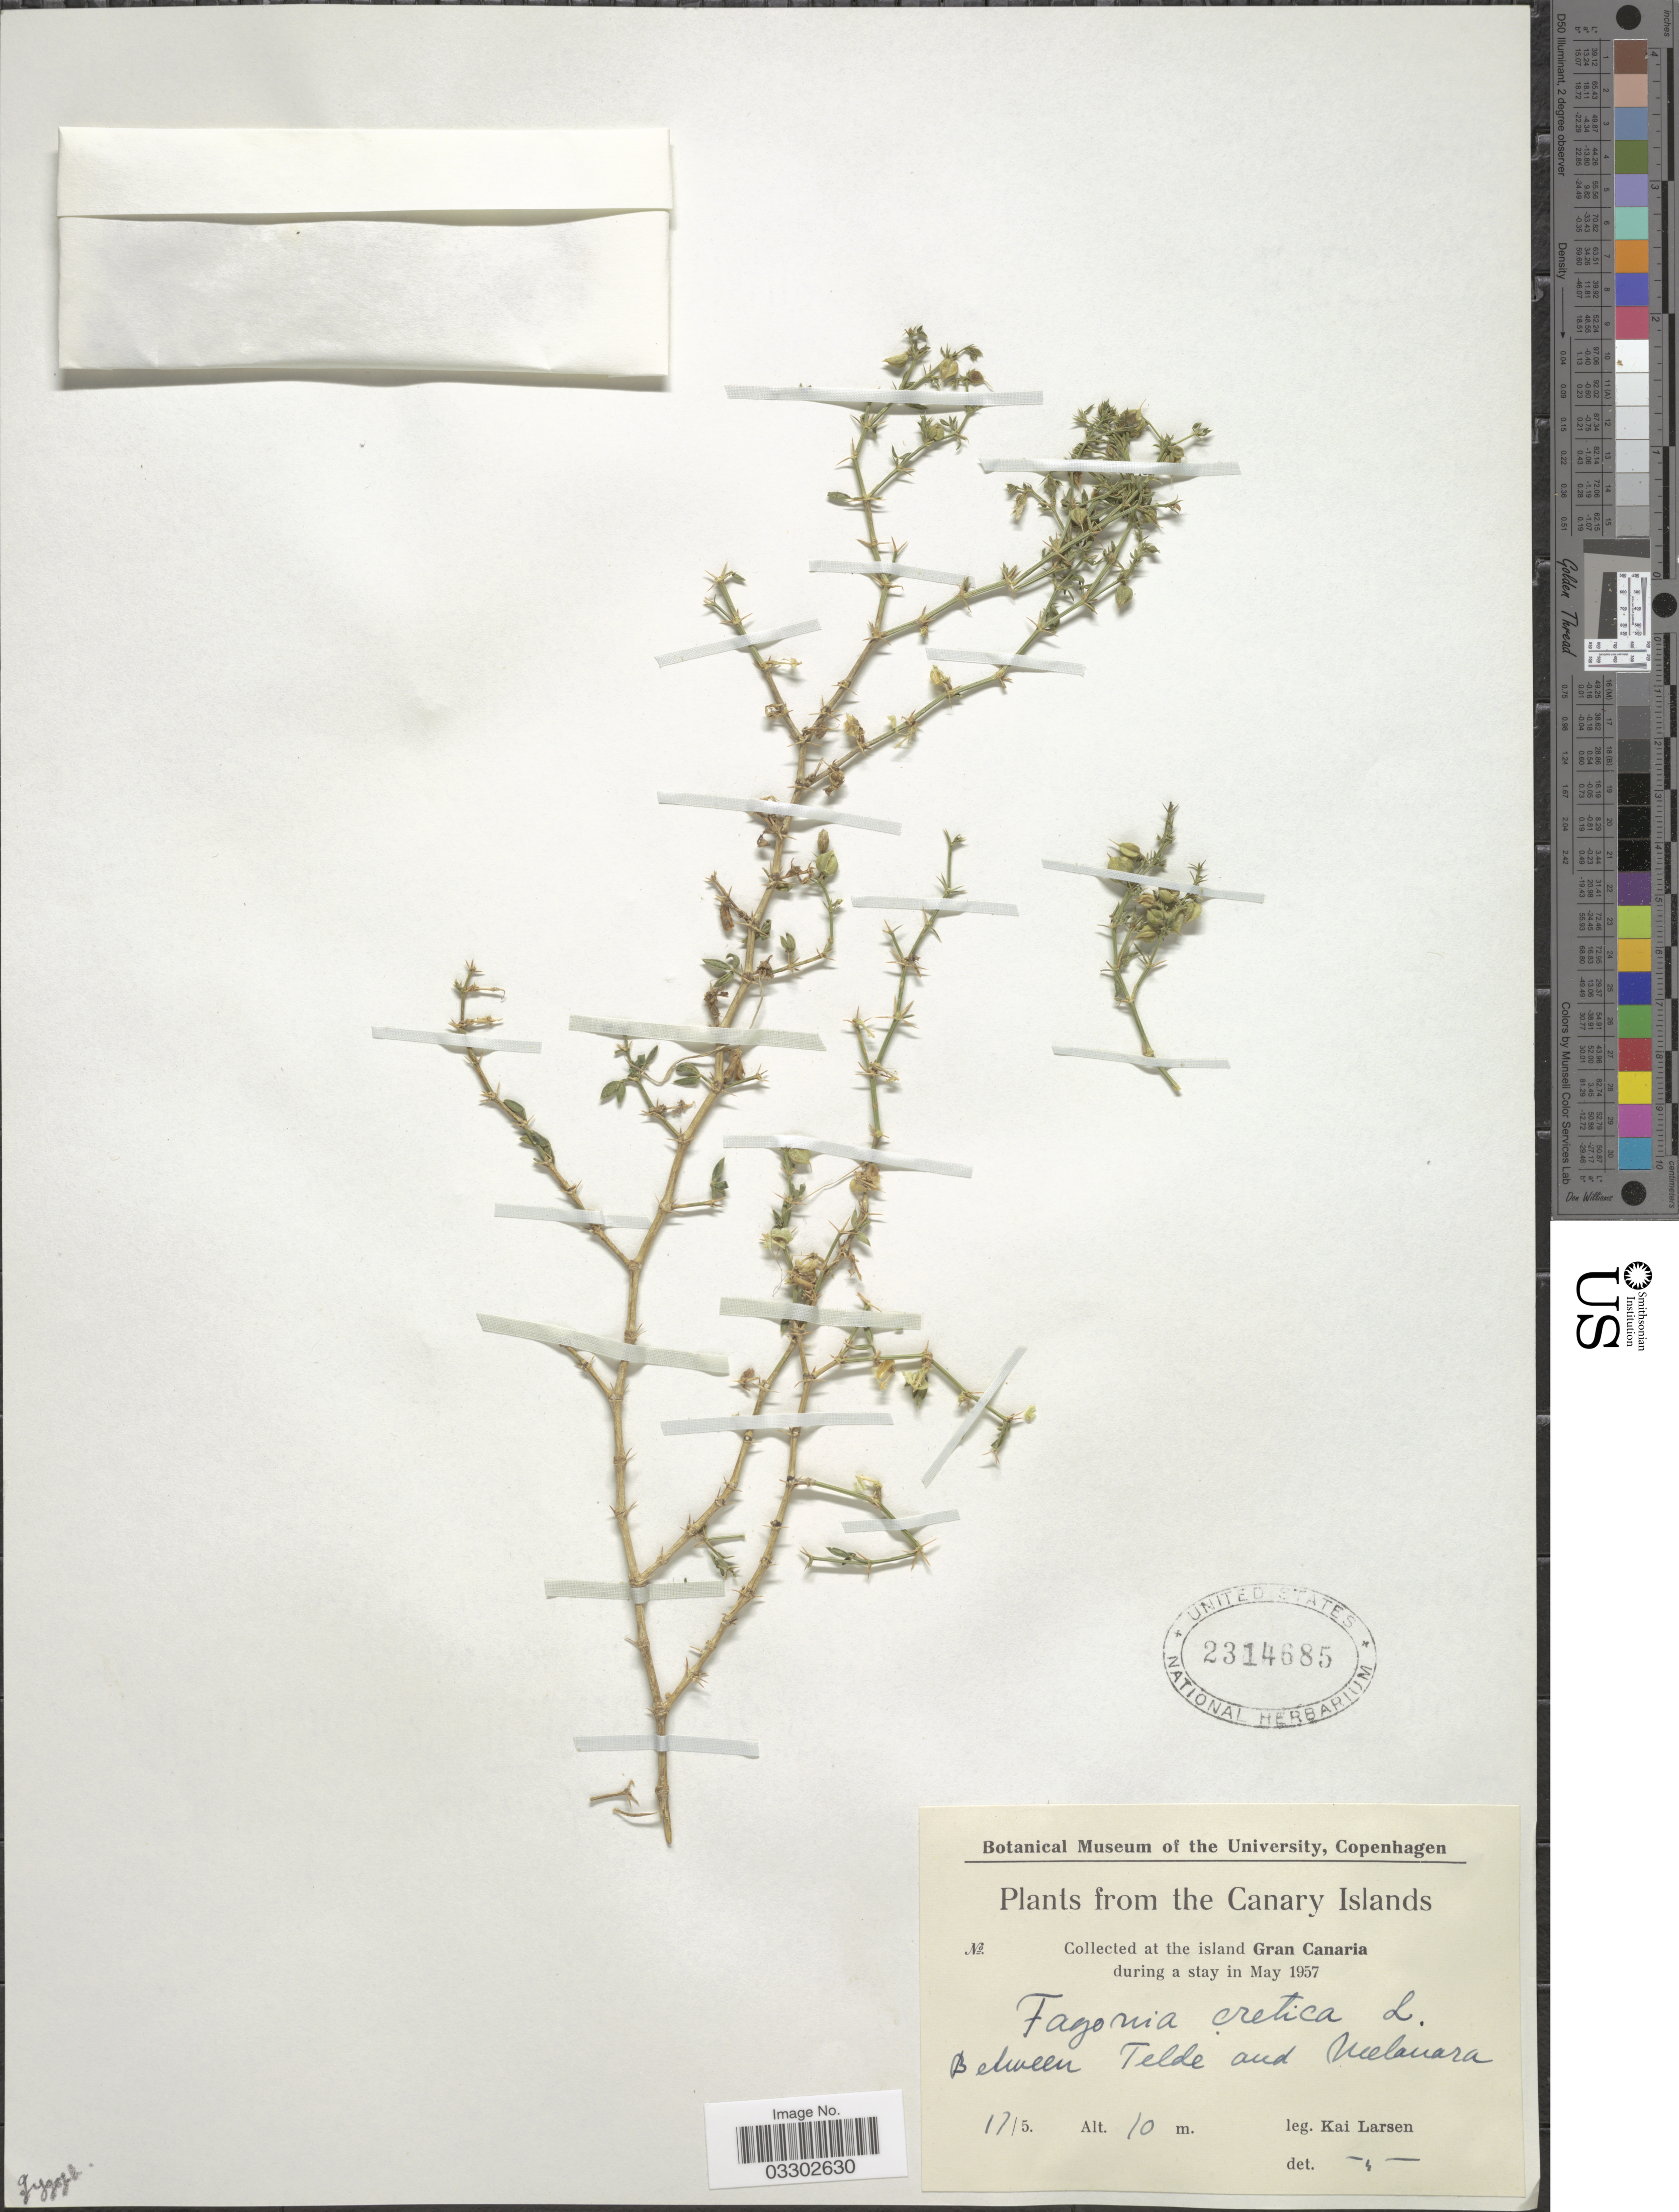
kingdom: Plantae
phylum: Tracheophyta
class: Magnoliopsida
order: Zygophyllales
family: Zygophyllaceae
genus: Fagonia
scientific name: Fagonia cretica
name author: L.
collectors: K. Larsen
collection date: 1957-05-17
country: Spain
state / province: Canarias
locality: Canary Islands. Gran Canaria. Between Telde and Melanara.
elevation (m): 10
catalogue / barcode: US 2314685